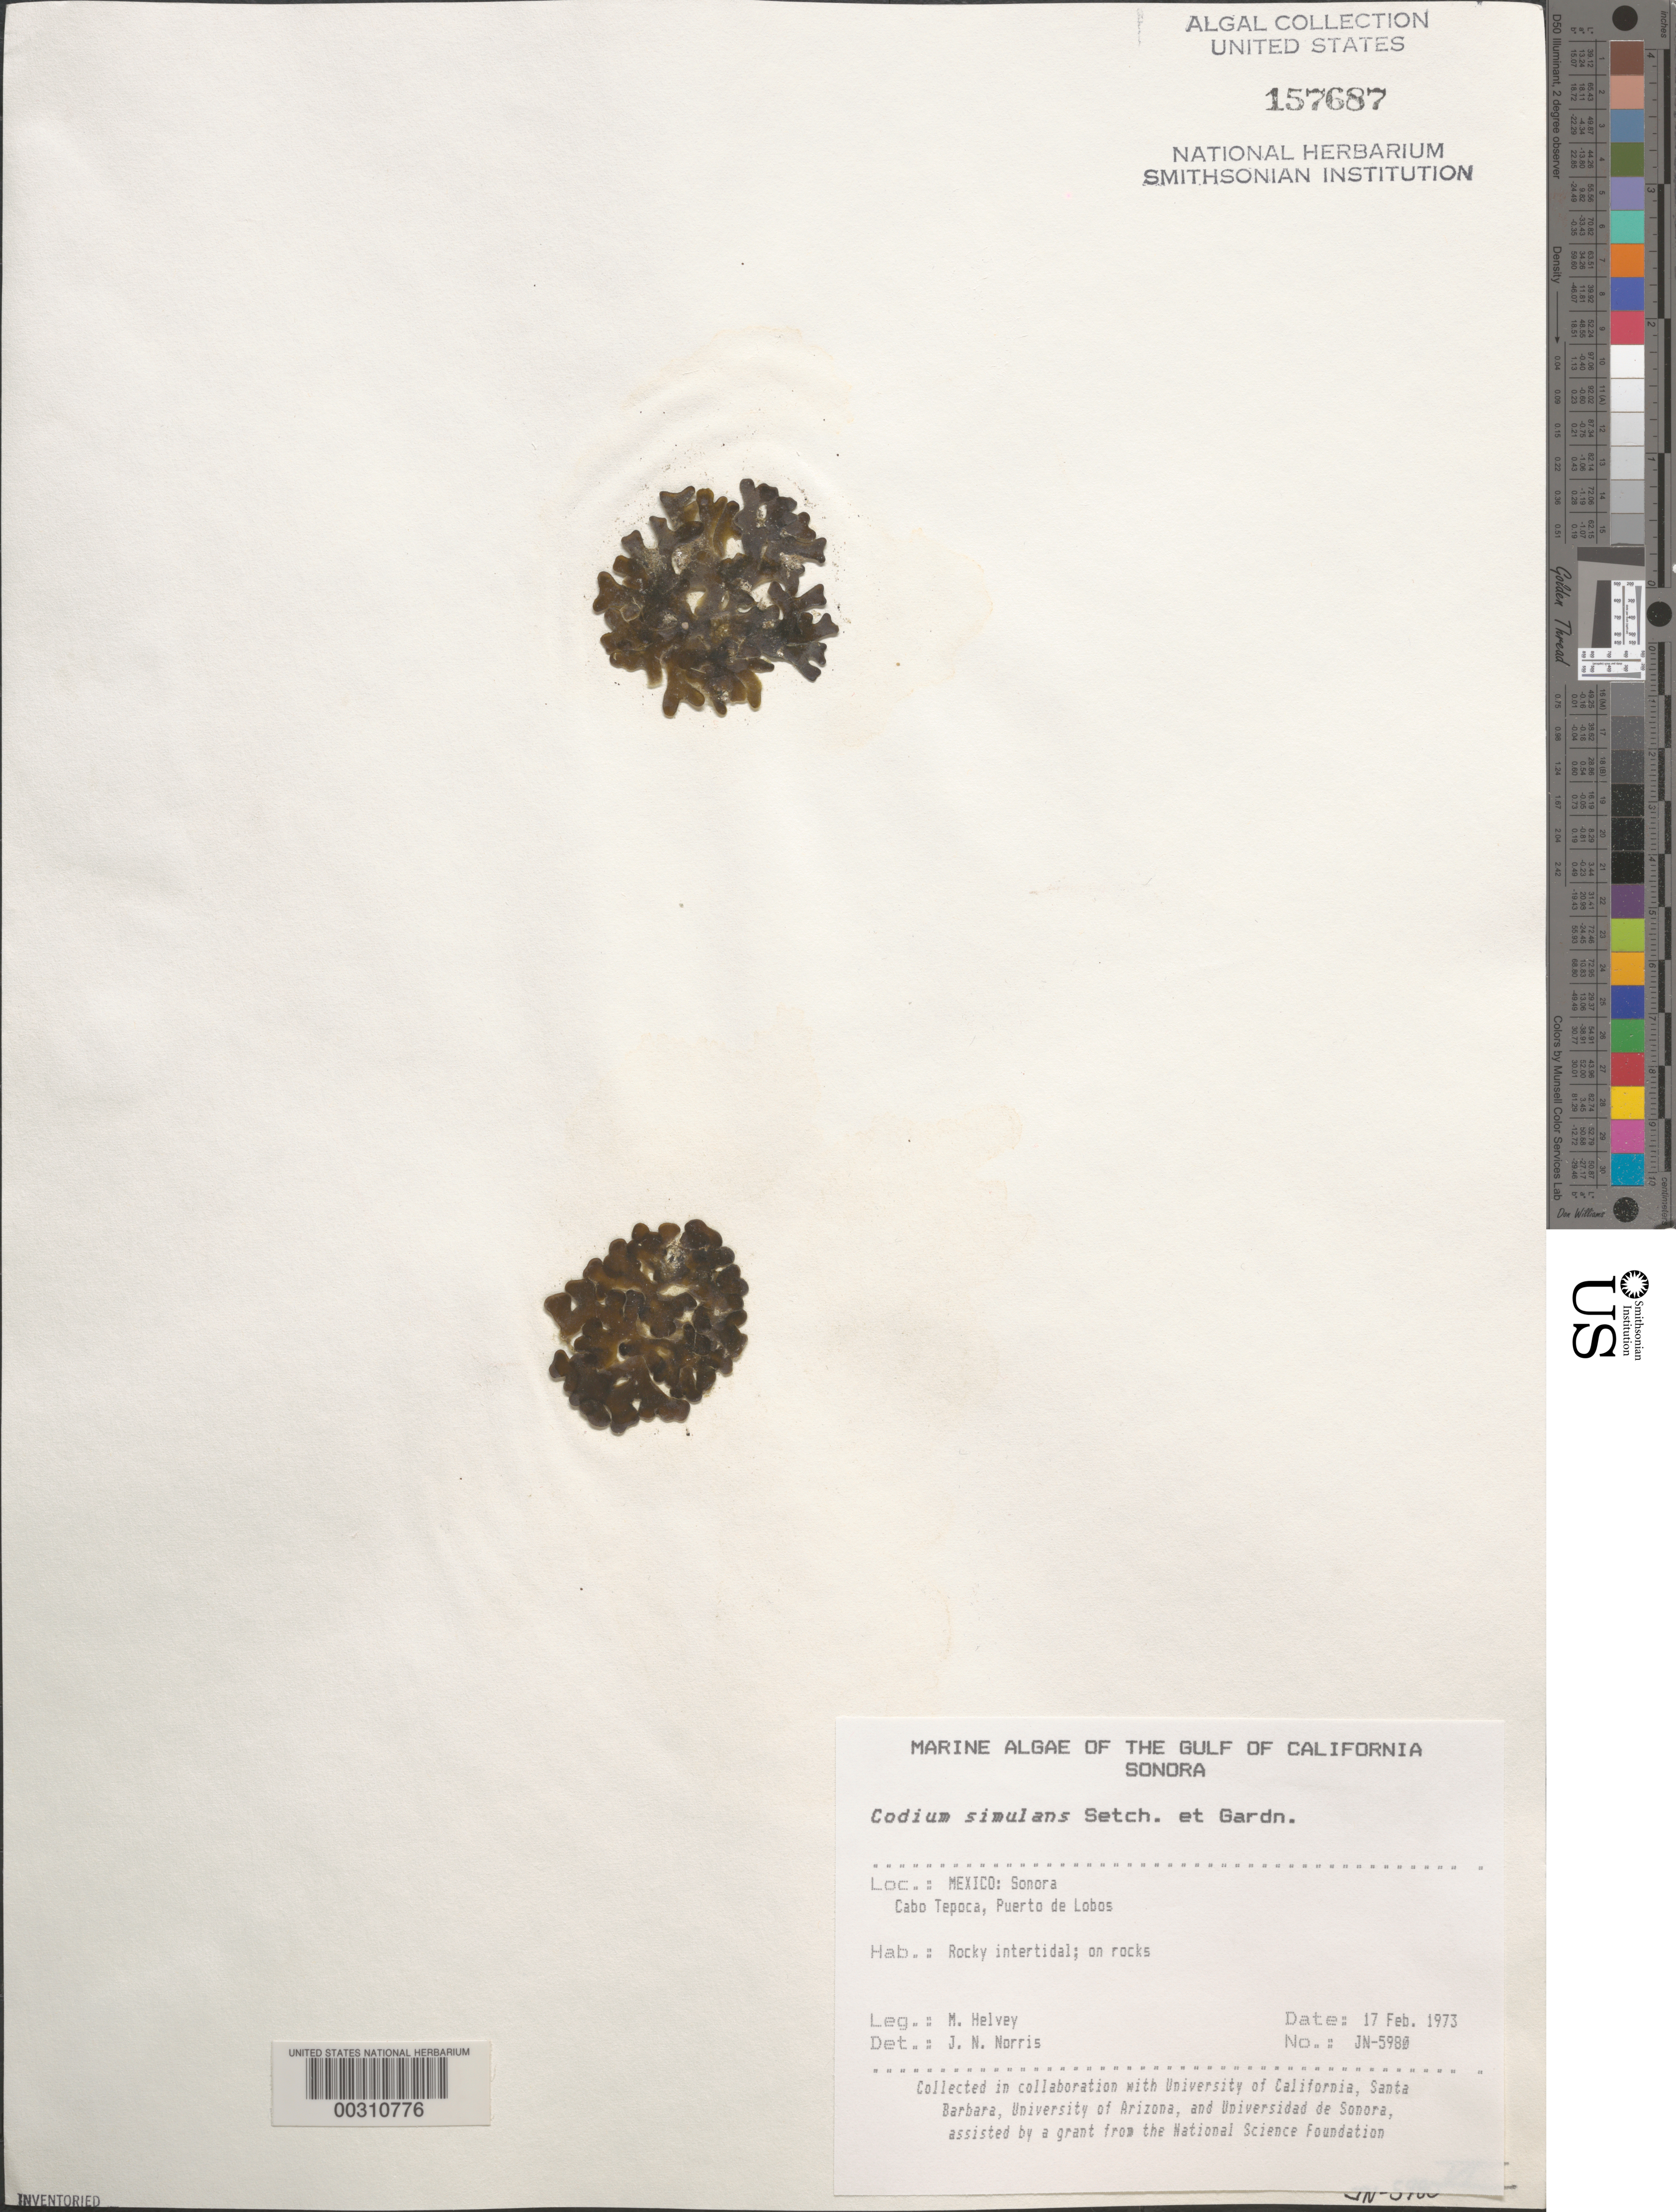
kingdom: Plantae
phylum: Chlorophyta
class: Ulvophyceae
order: Bryopsidales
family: Codiaceae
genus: Codium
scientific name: Codium simulans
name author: Setch. & N.L. Gardner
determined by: Norris, James N.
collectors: M. Helvey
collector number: Jn-5980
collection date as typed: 17 Feb 1973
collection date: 1973-02-17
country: Mexico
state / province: Sonora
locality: Cabo Tepoca, Puerto de Lobos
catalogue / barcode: US 157687